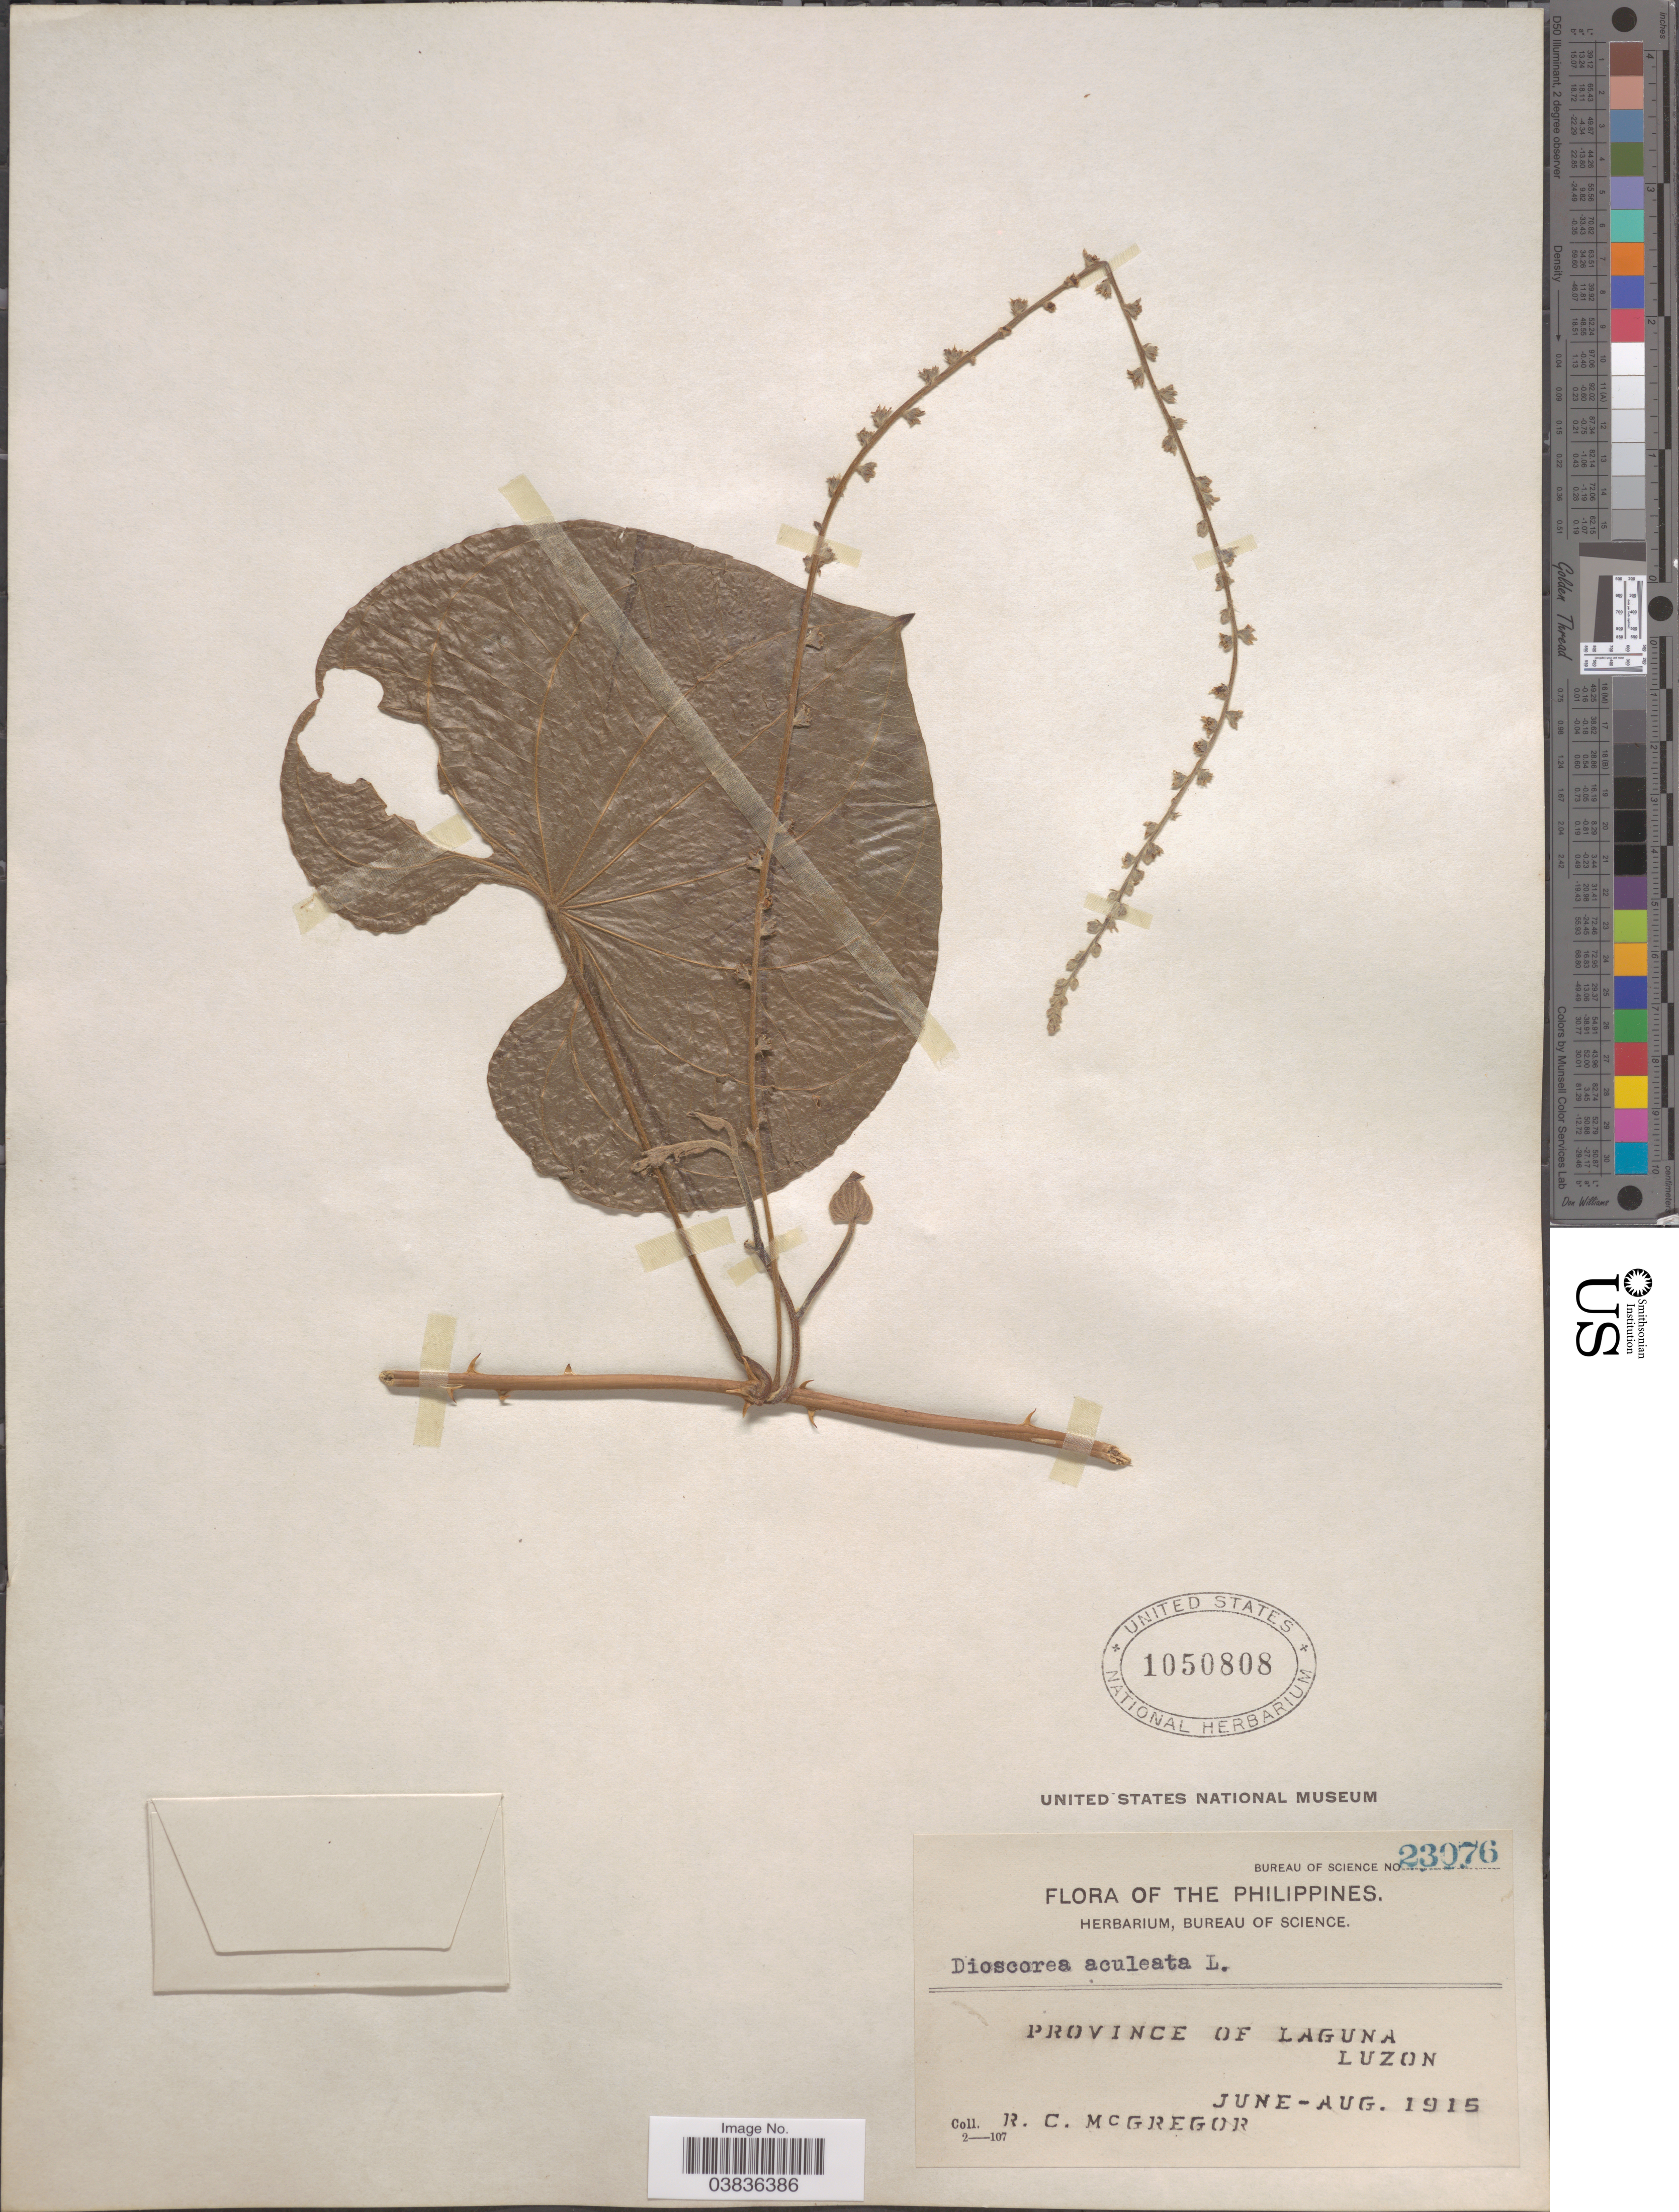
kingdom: Plantae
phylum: Tracheophyta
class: Liliopsida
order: Dioscoreales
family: Dioscoreaceae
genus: Dioscorea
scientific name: Dioscorea esculenta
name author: (Lour.) Burkill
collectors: R. C. McGregor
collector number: Bureau of Science 23076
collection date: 1915-06/1915-08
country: Philippines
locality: Province of Laguna. Luzon.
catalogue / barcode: US 1050808